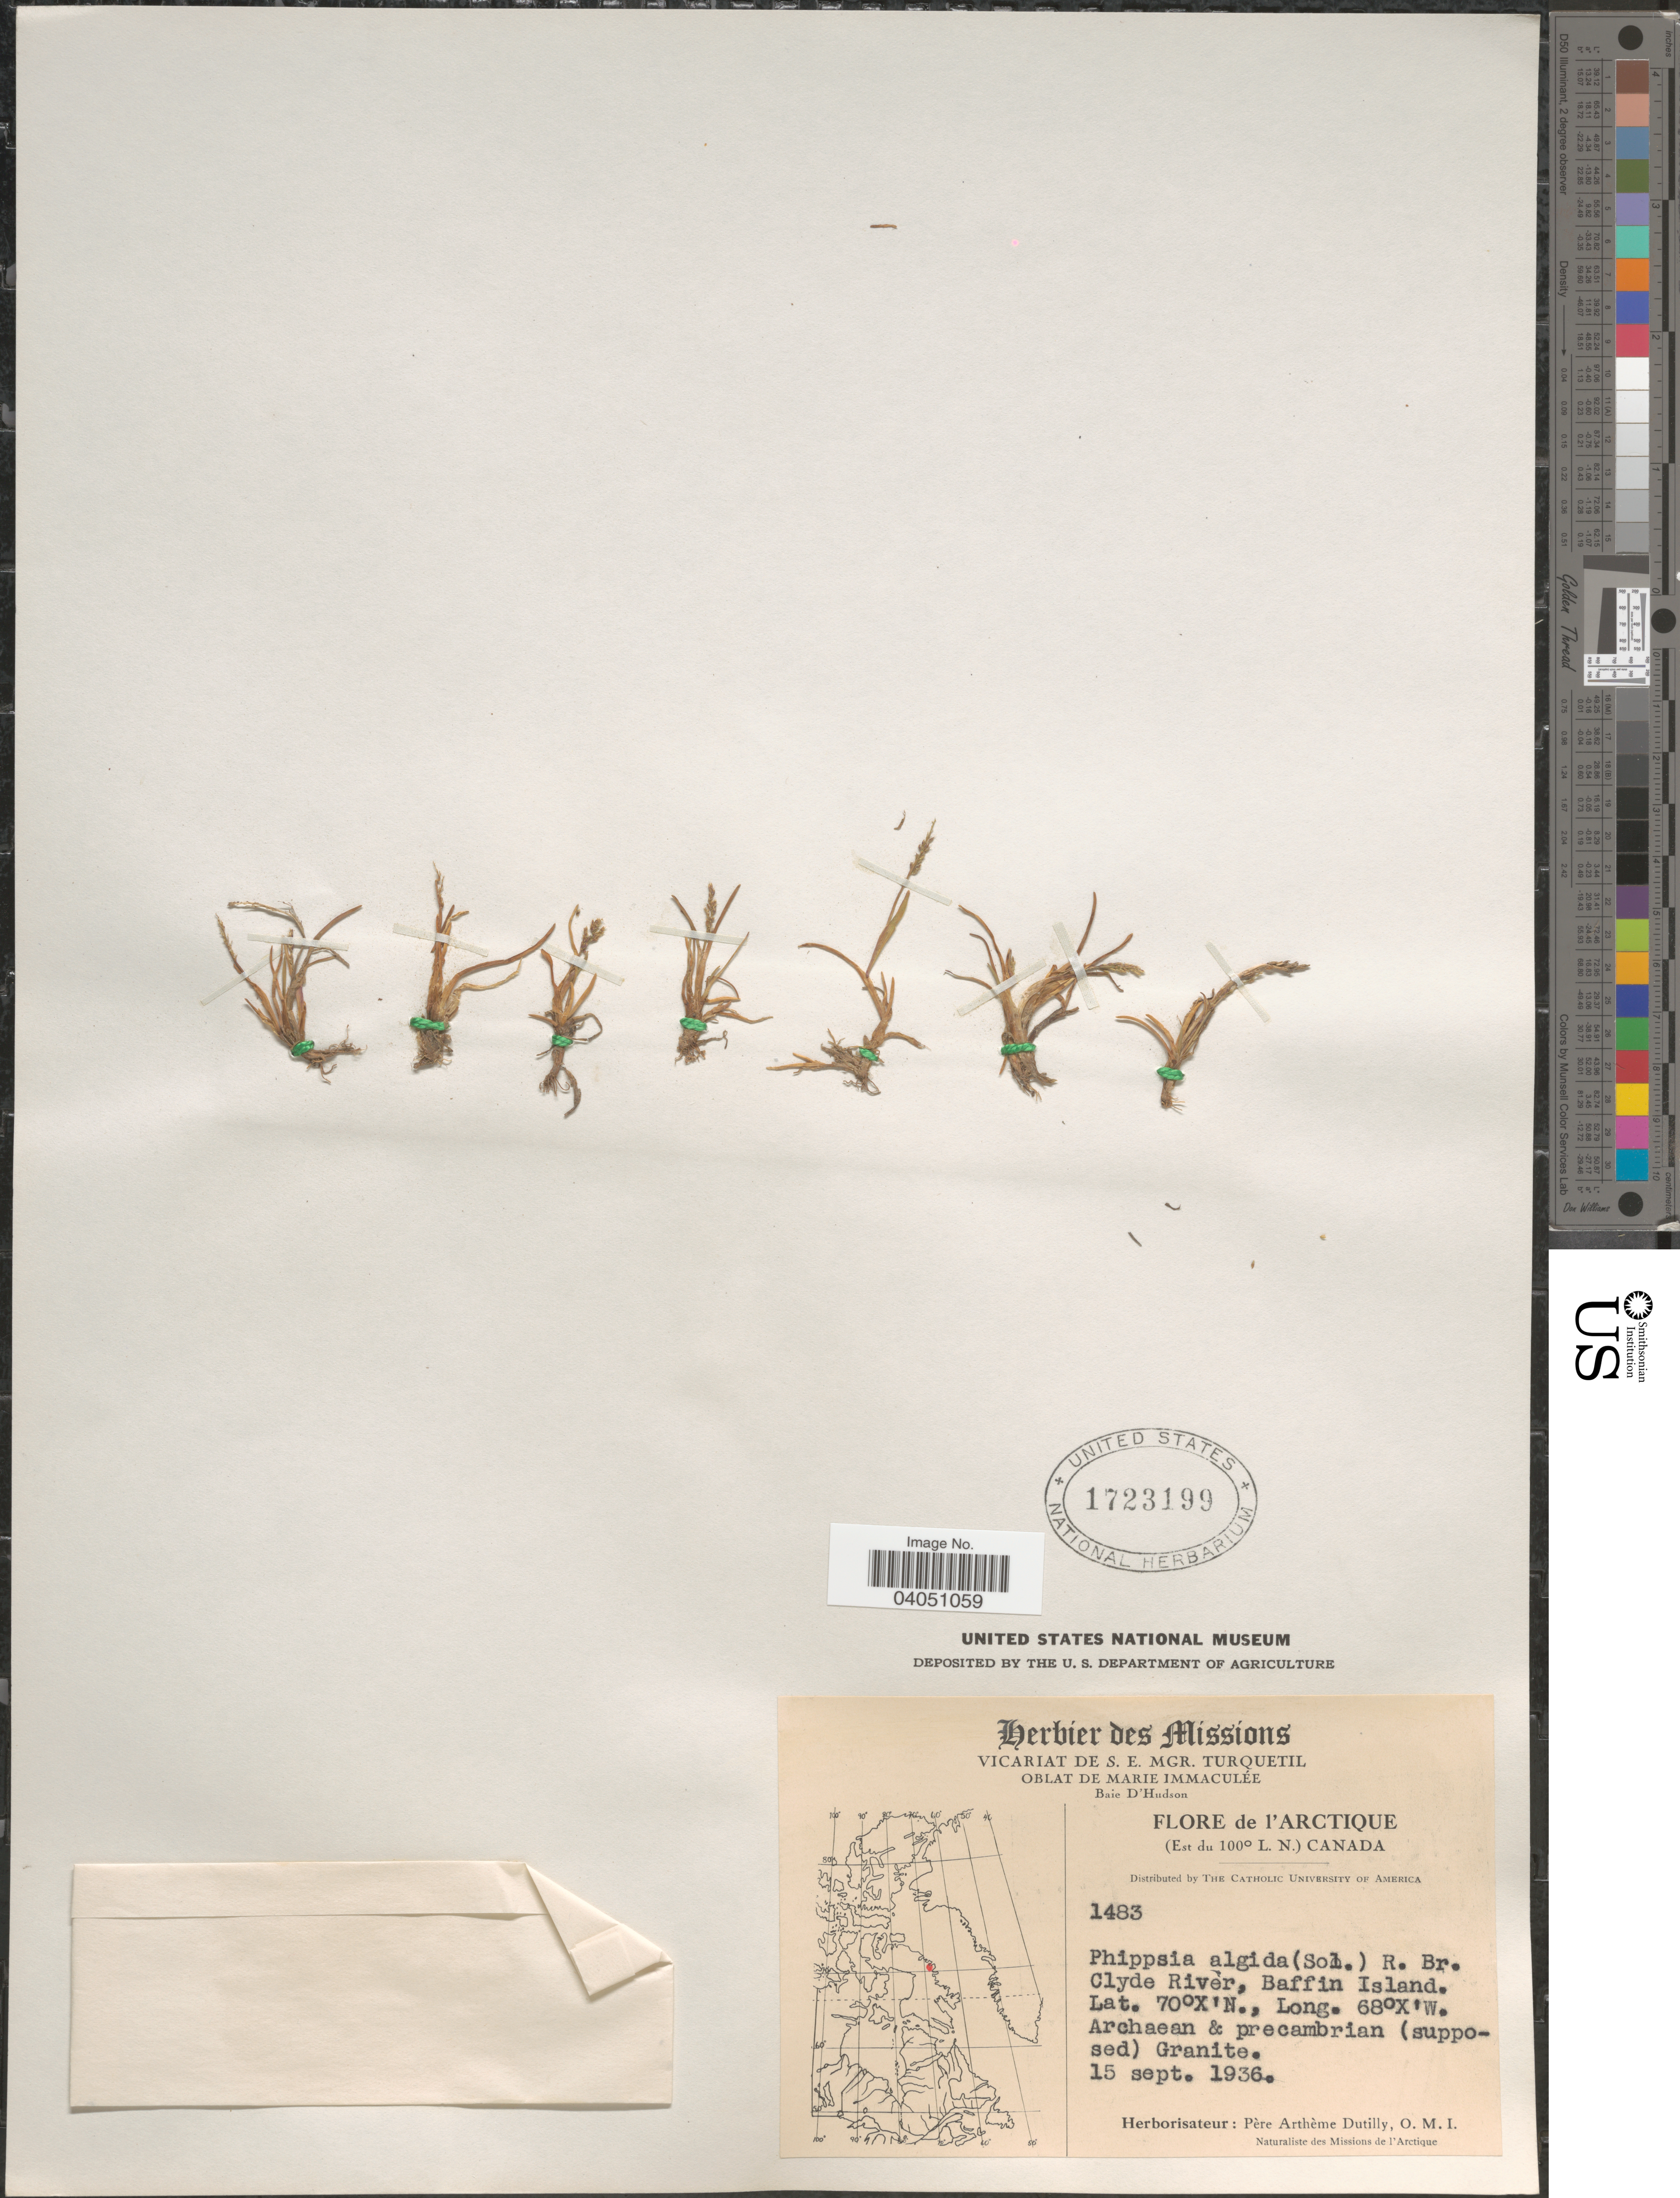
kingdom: Plantae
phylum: Tracheophyta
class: Liliopsida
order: Poales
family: Poaceae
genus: Phippsia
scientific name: Phippsia algida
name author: (Sol.) R. Br.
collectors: P. Dutilly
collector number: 1483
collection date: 1936-09-15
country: Canada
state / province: Nunavut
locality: L'Arctique. (Est du 100° L.N.). Clyde River, Baffin Island.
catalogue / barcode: US 1723199